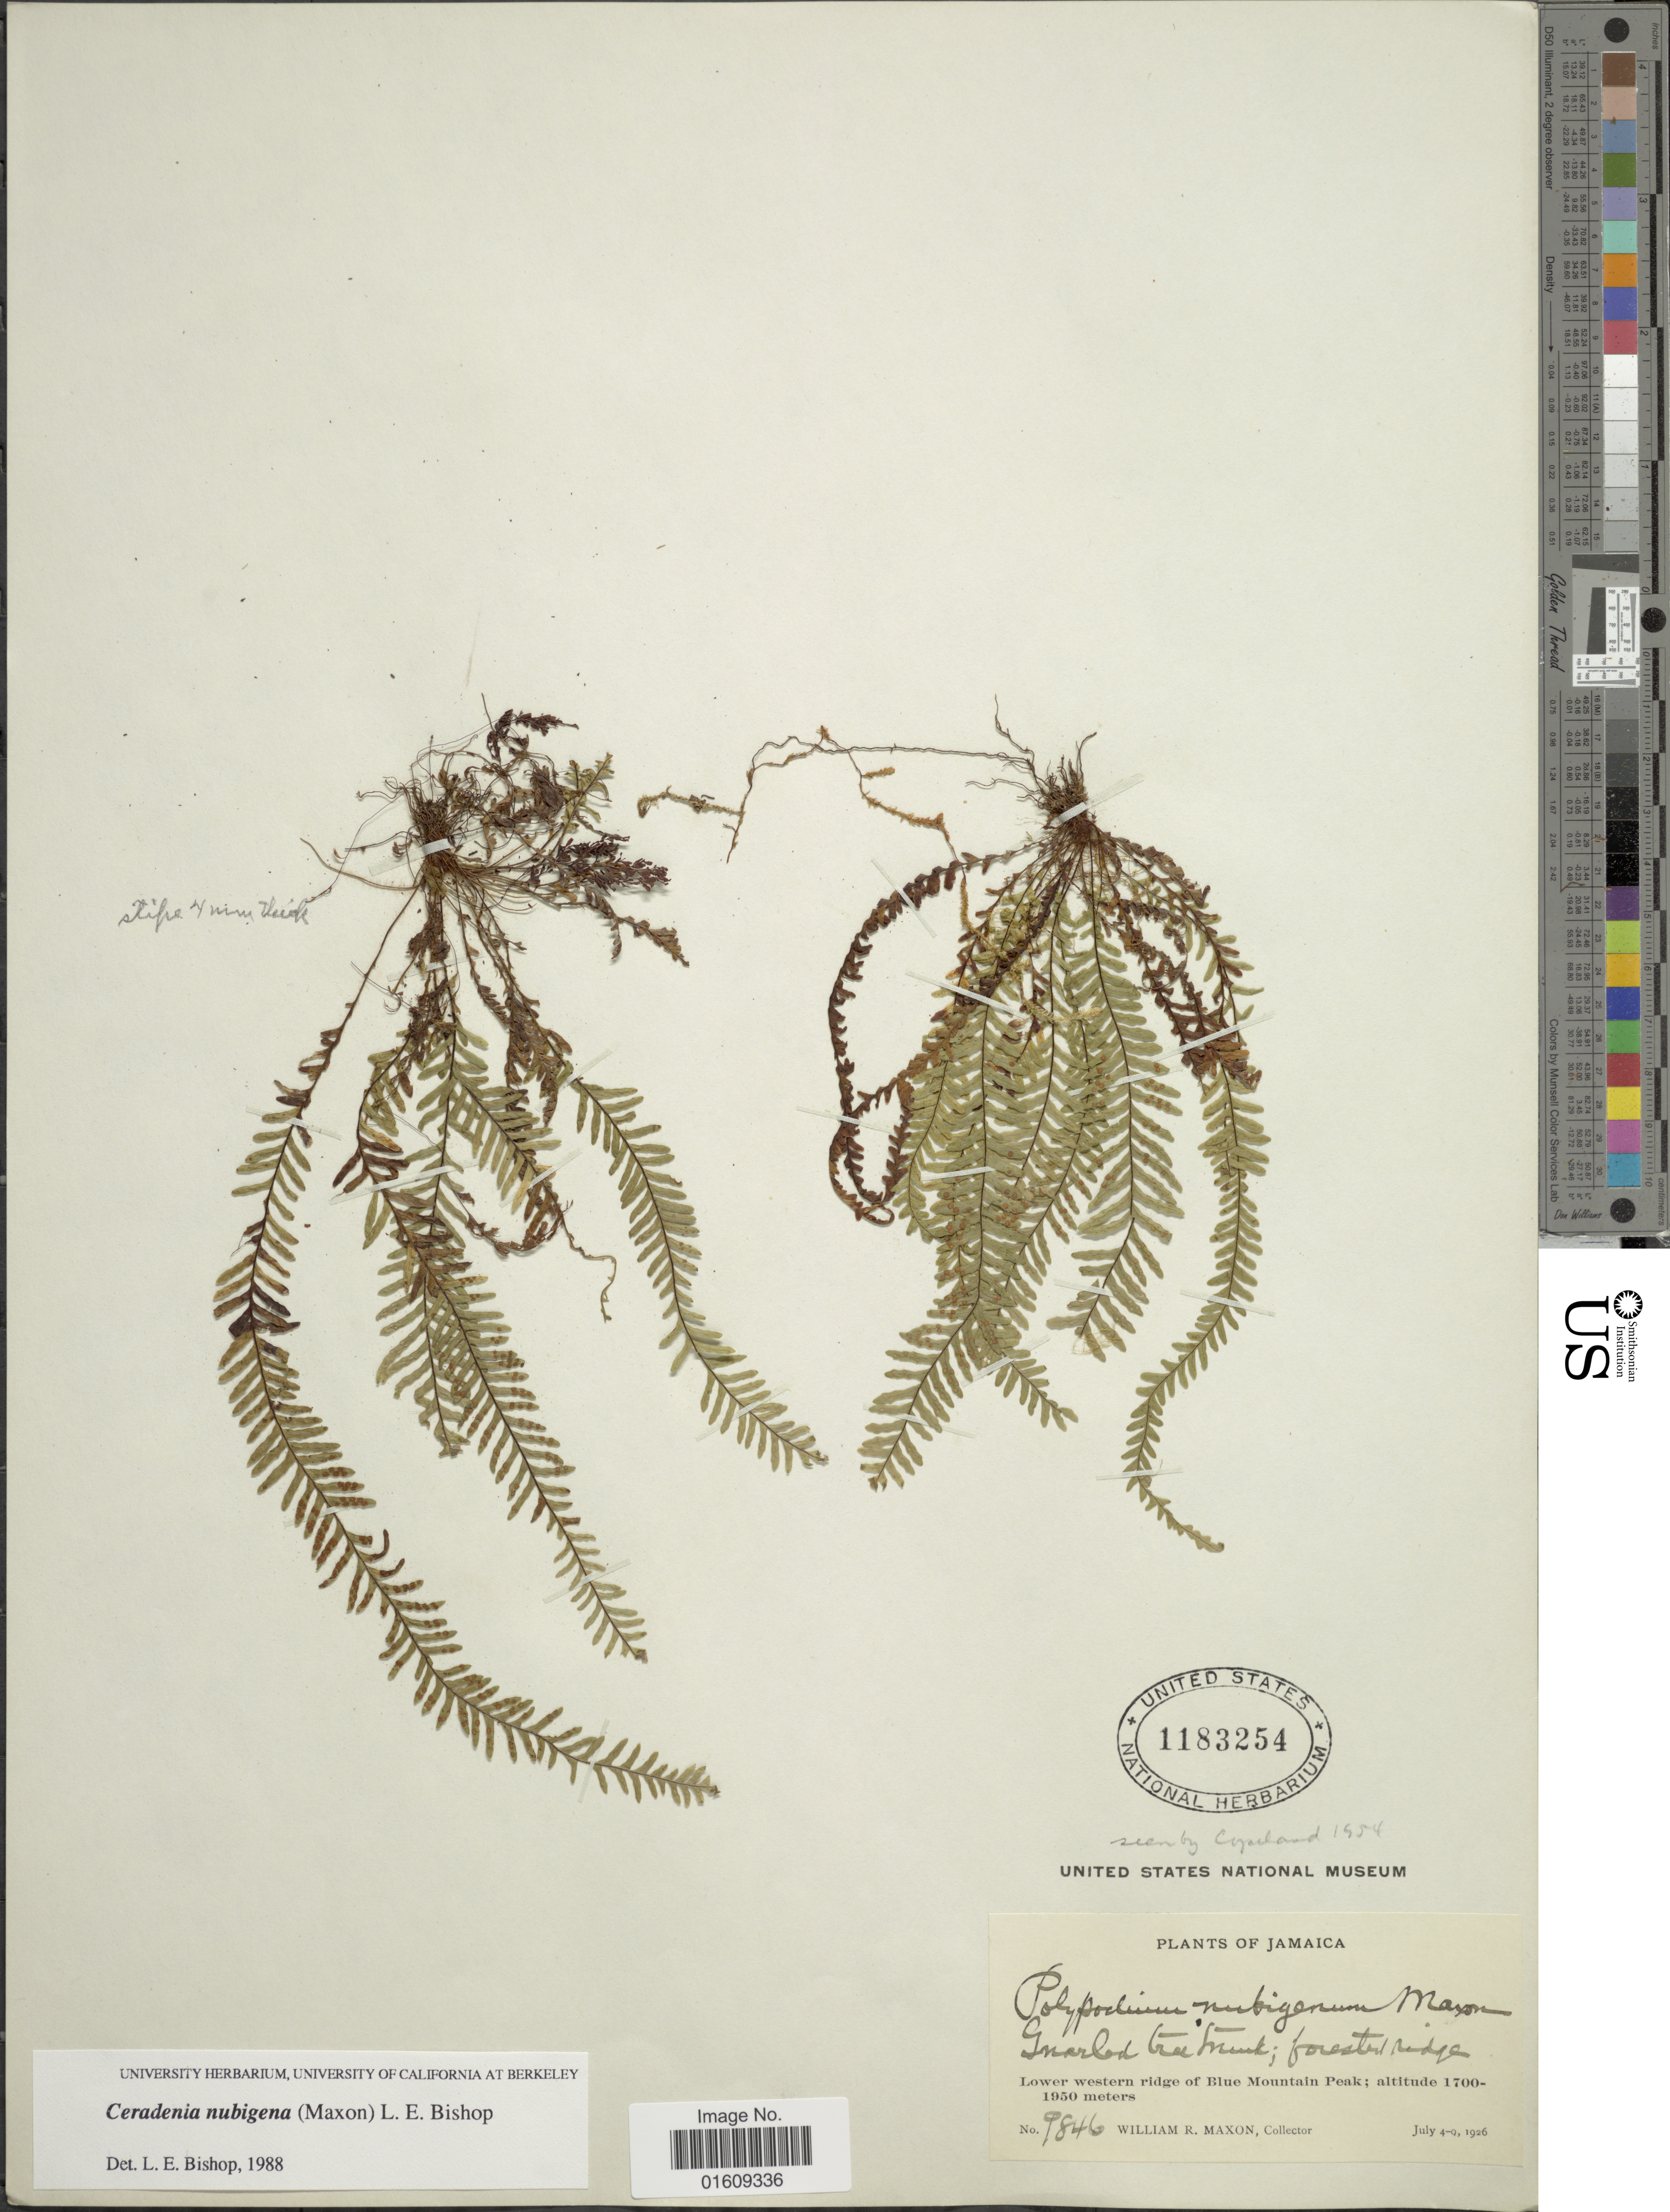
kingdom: Plantae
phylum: Tracheophyta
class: Polypodiopsida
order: Polypodiales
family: Polypodiaceae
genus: Ceradenia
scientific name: Ceradenia nubigena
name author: (Maxon) L.E. Bishop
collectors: W. R. Maxon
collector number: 9846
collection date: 1926-07-04/1926-07-09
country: Jamaica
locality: Jamaica, Lower western ridge of Blue Mountain Peak.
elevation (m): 1700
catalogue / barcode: US 1183254